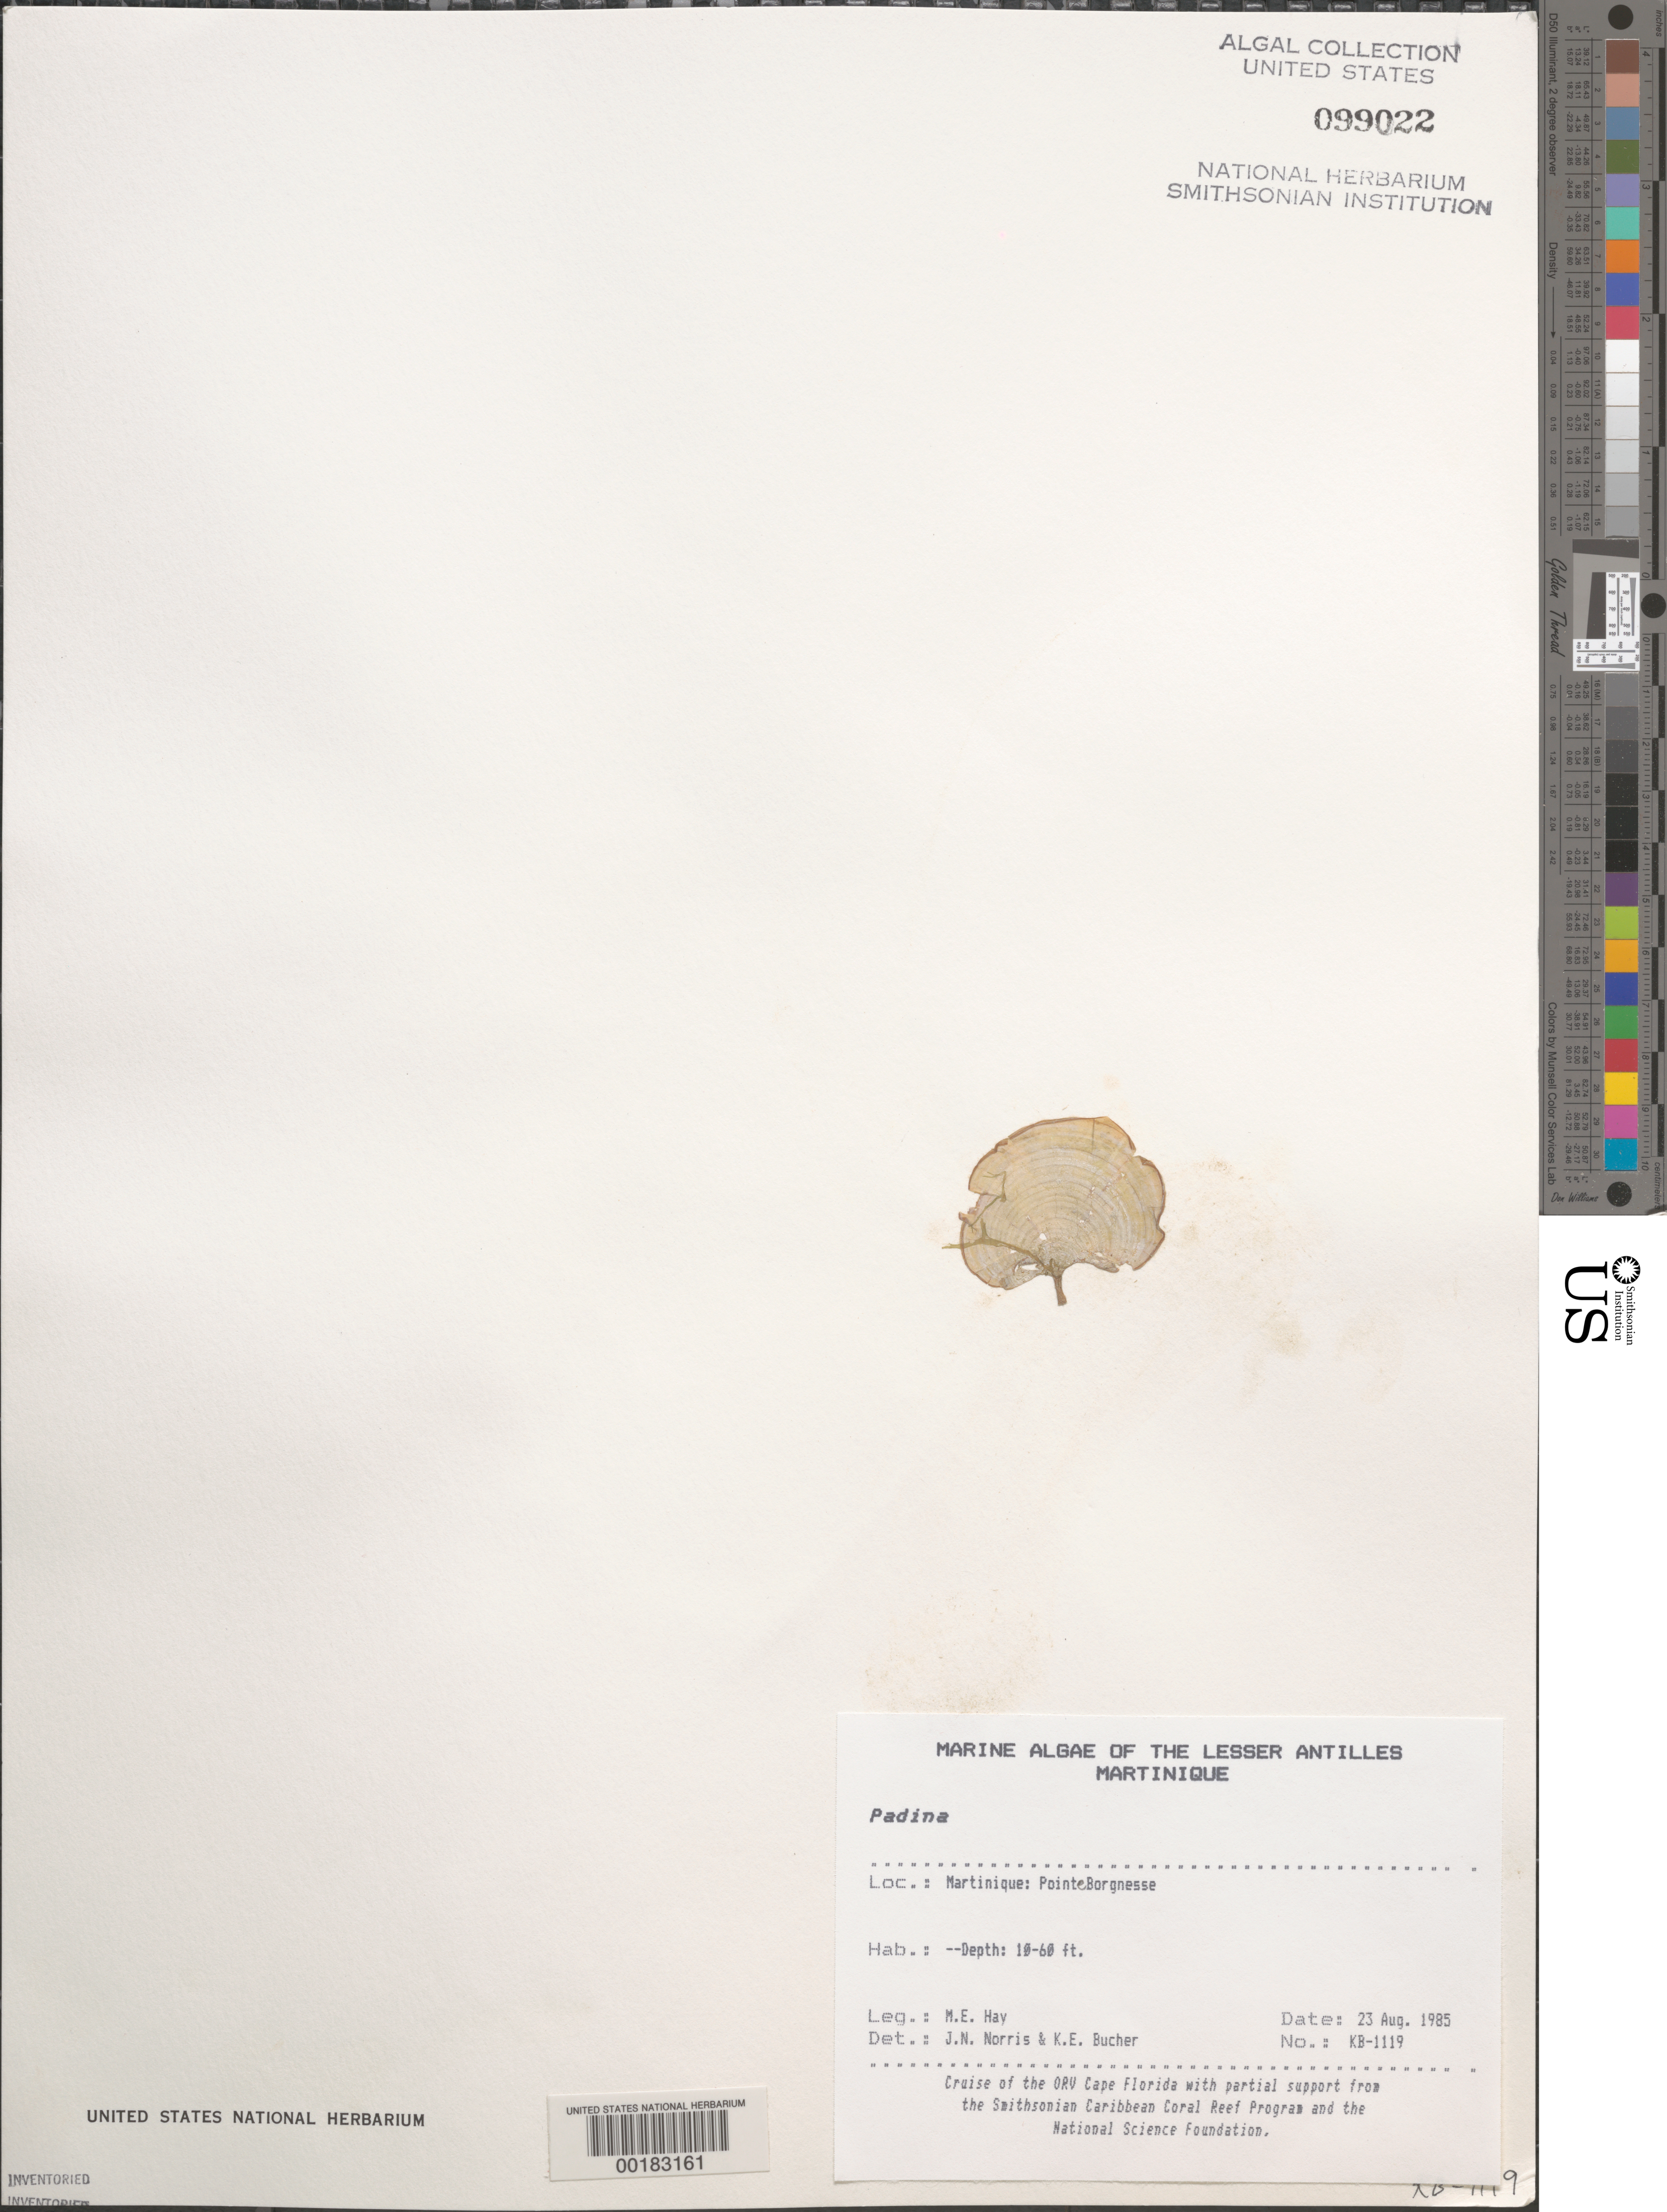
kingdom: Chromista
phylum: Ochrophyta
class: Phaeophyceae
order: Dictyotales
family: Dictyotaceae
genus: Padina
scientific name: Padina sp.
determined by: Norris, J. N.; Bucher, K. E.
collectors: M. E. Hay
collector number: KB-1119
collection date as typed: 23 Aug 1985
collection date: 1985-08-23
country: Martinique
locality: Pointe Borgnesse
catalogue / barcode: US 99022